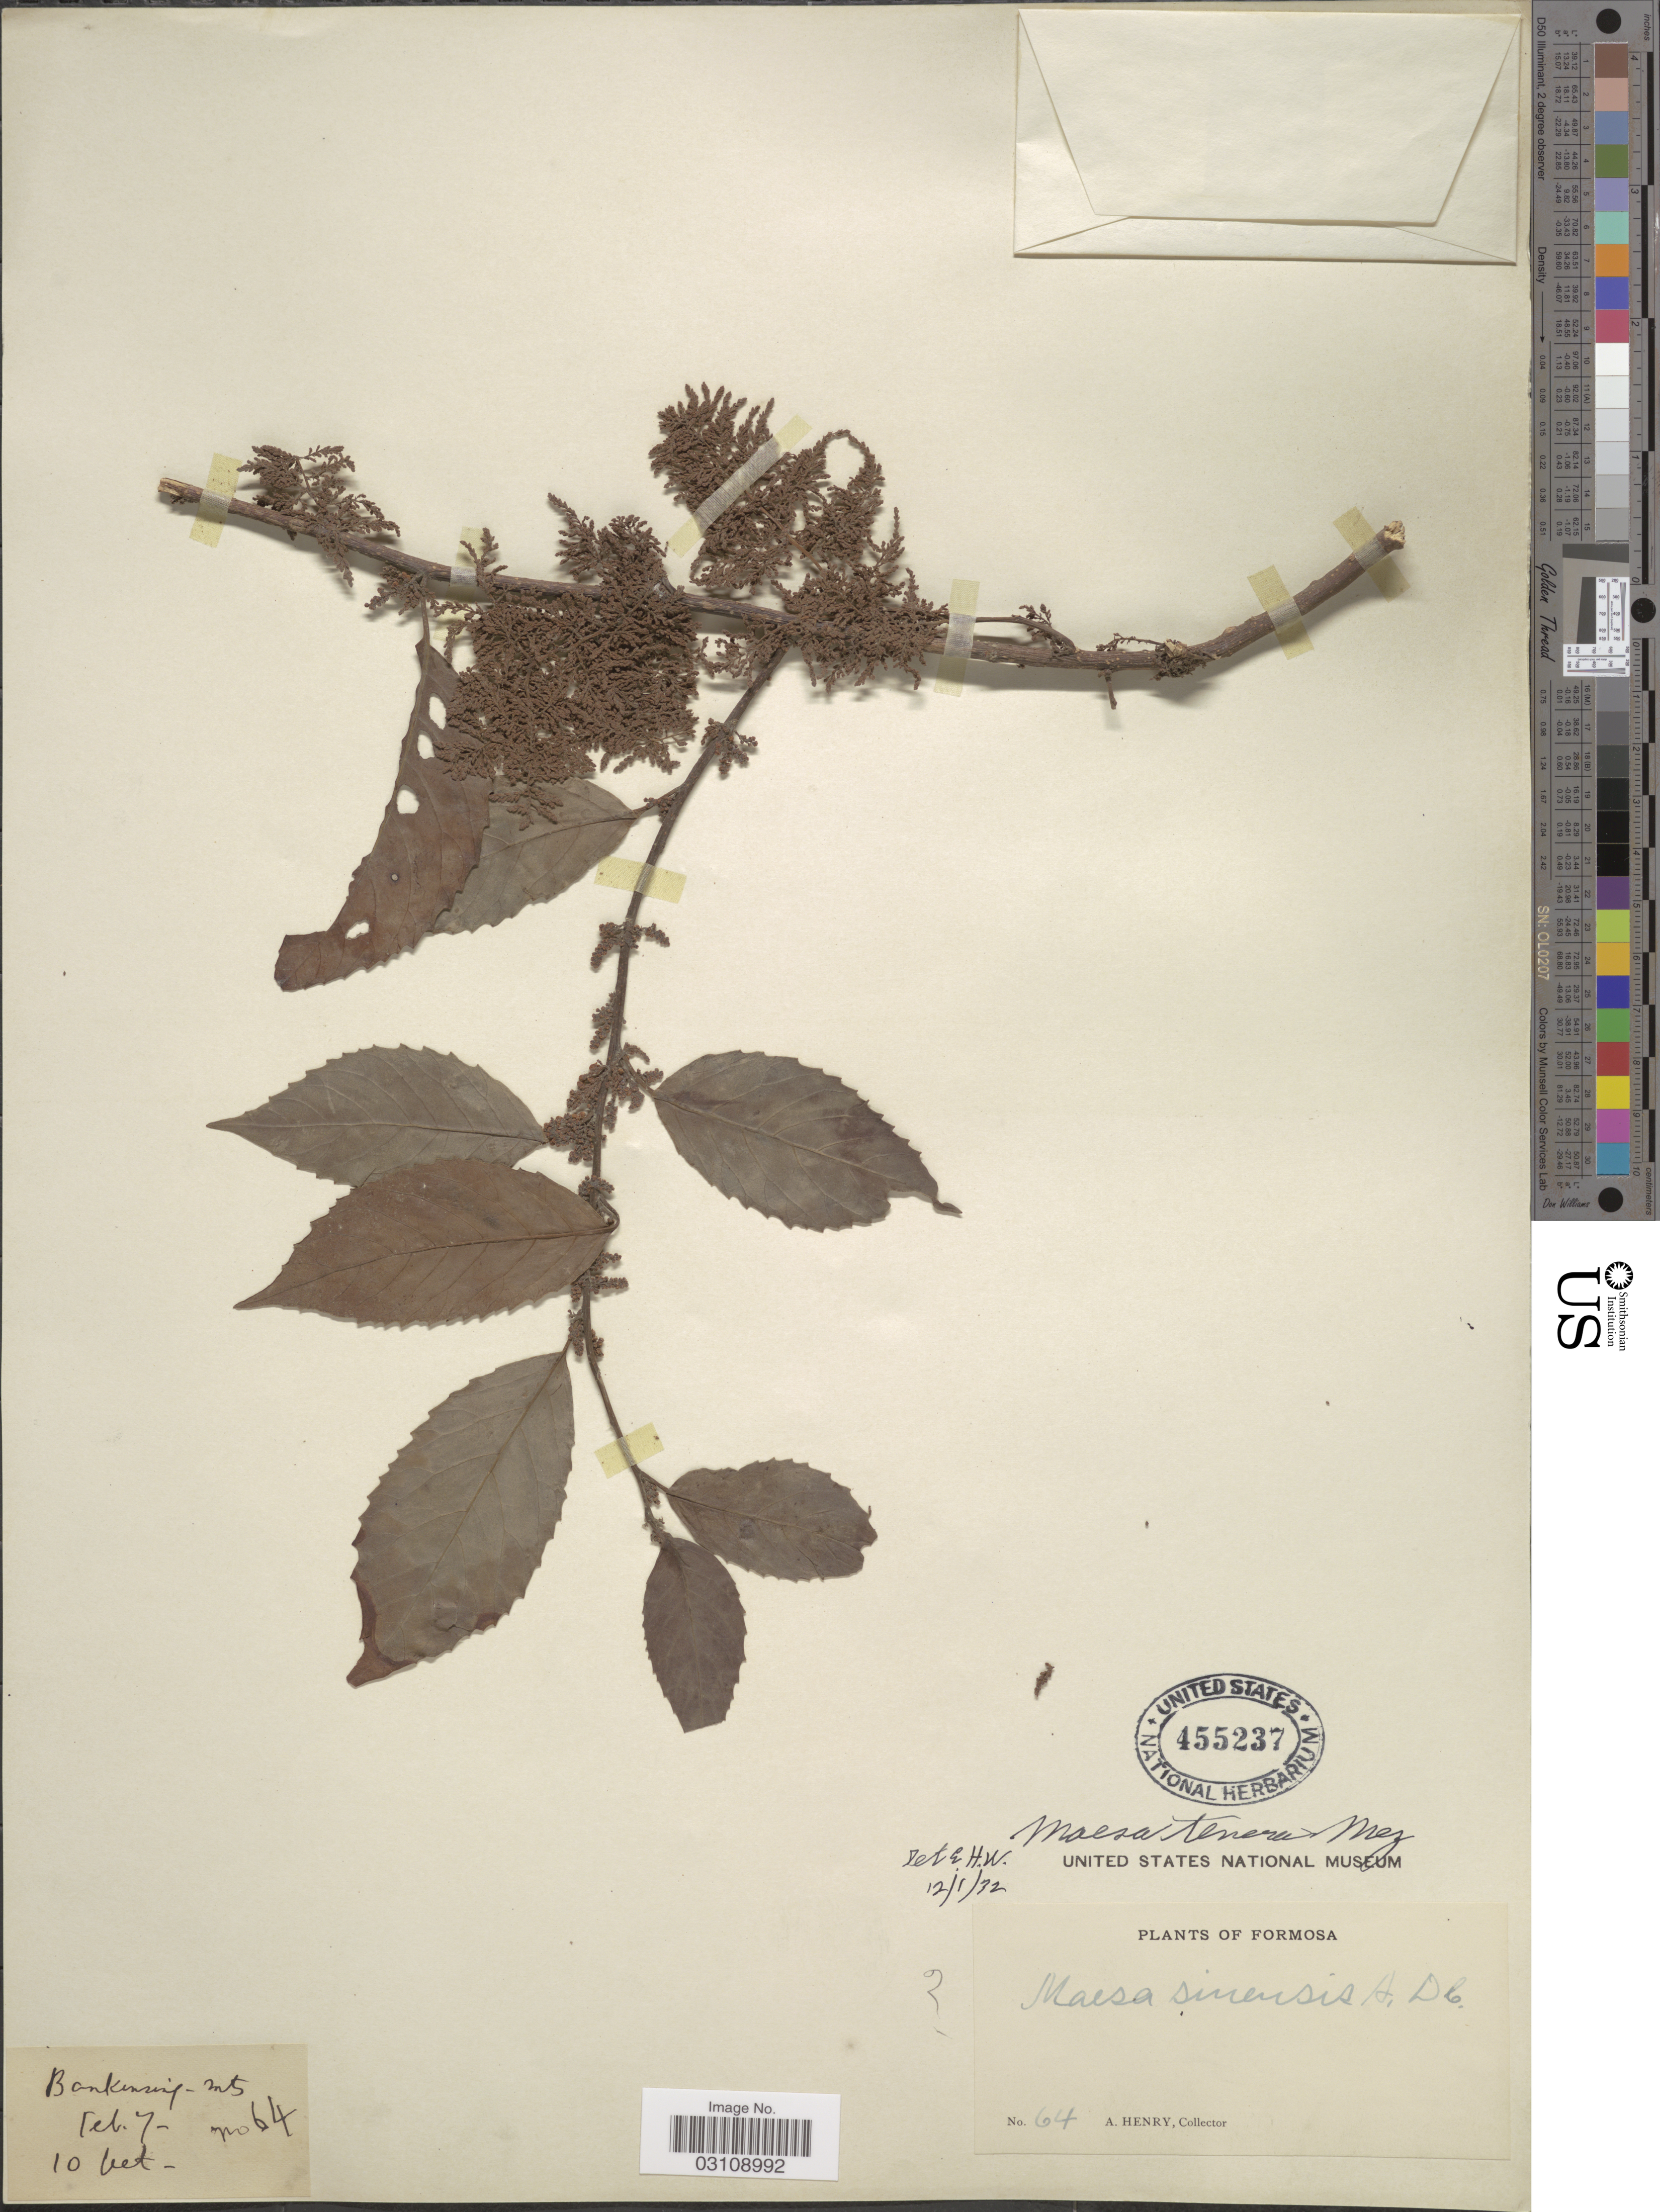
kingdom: Plantae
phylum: Tracheophyta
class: Magnoliopsida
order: Ericales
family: Primulaceae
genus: Maesa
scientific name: Maesa tenera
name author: Mez in Engl.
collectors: A. Henry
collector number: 64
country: Taiwan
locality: Formosa. Bankenseng Mts.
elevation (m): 3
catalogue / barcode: US 455237